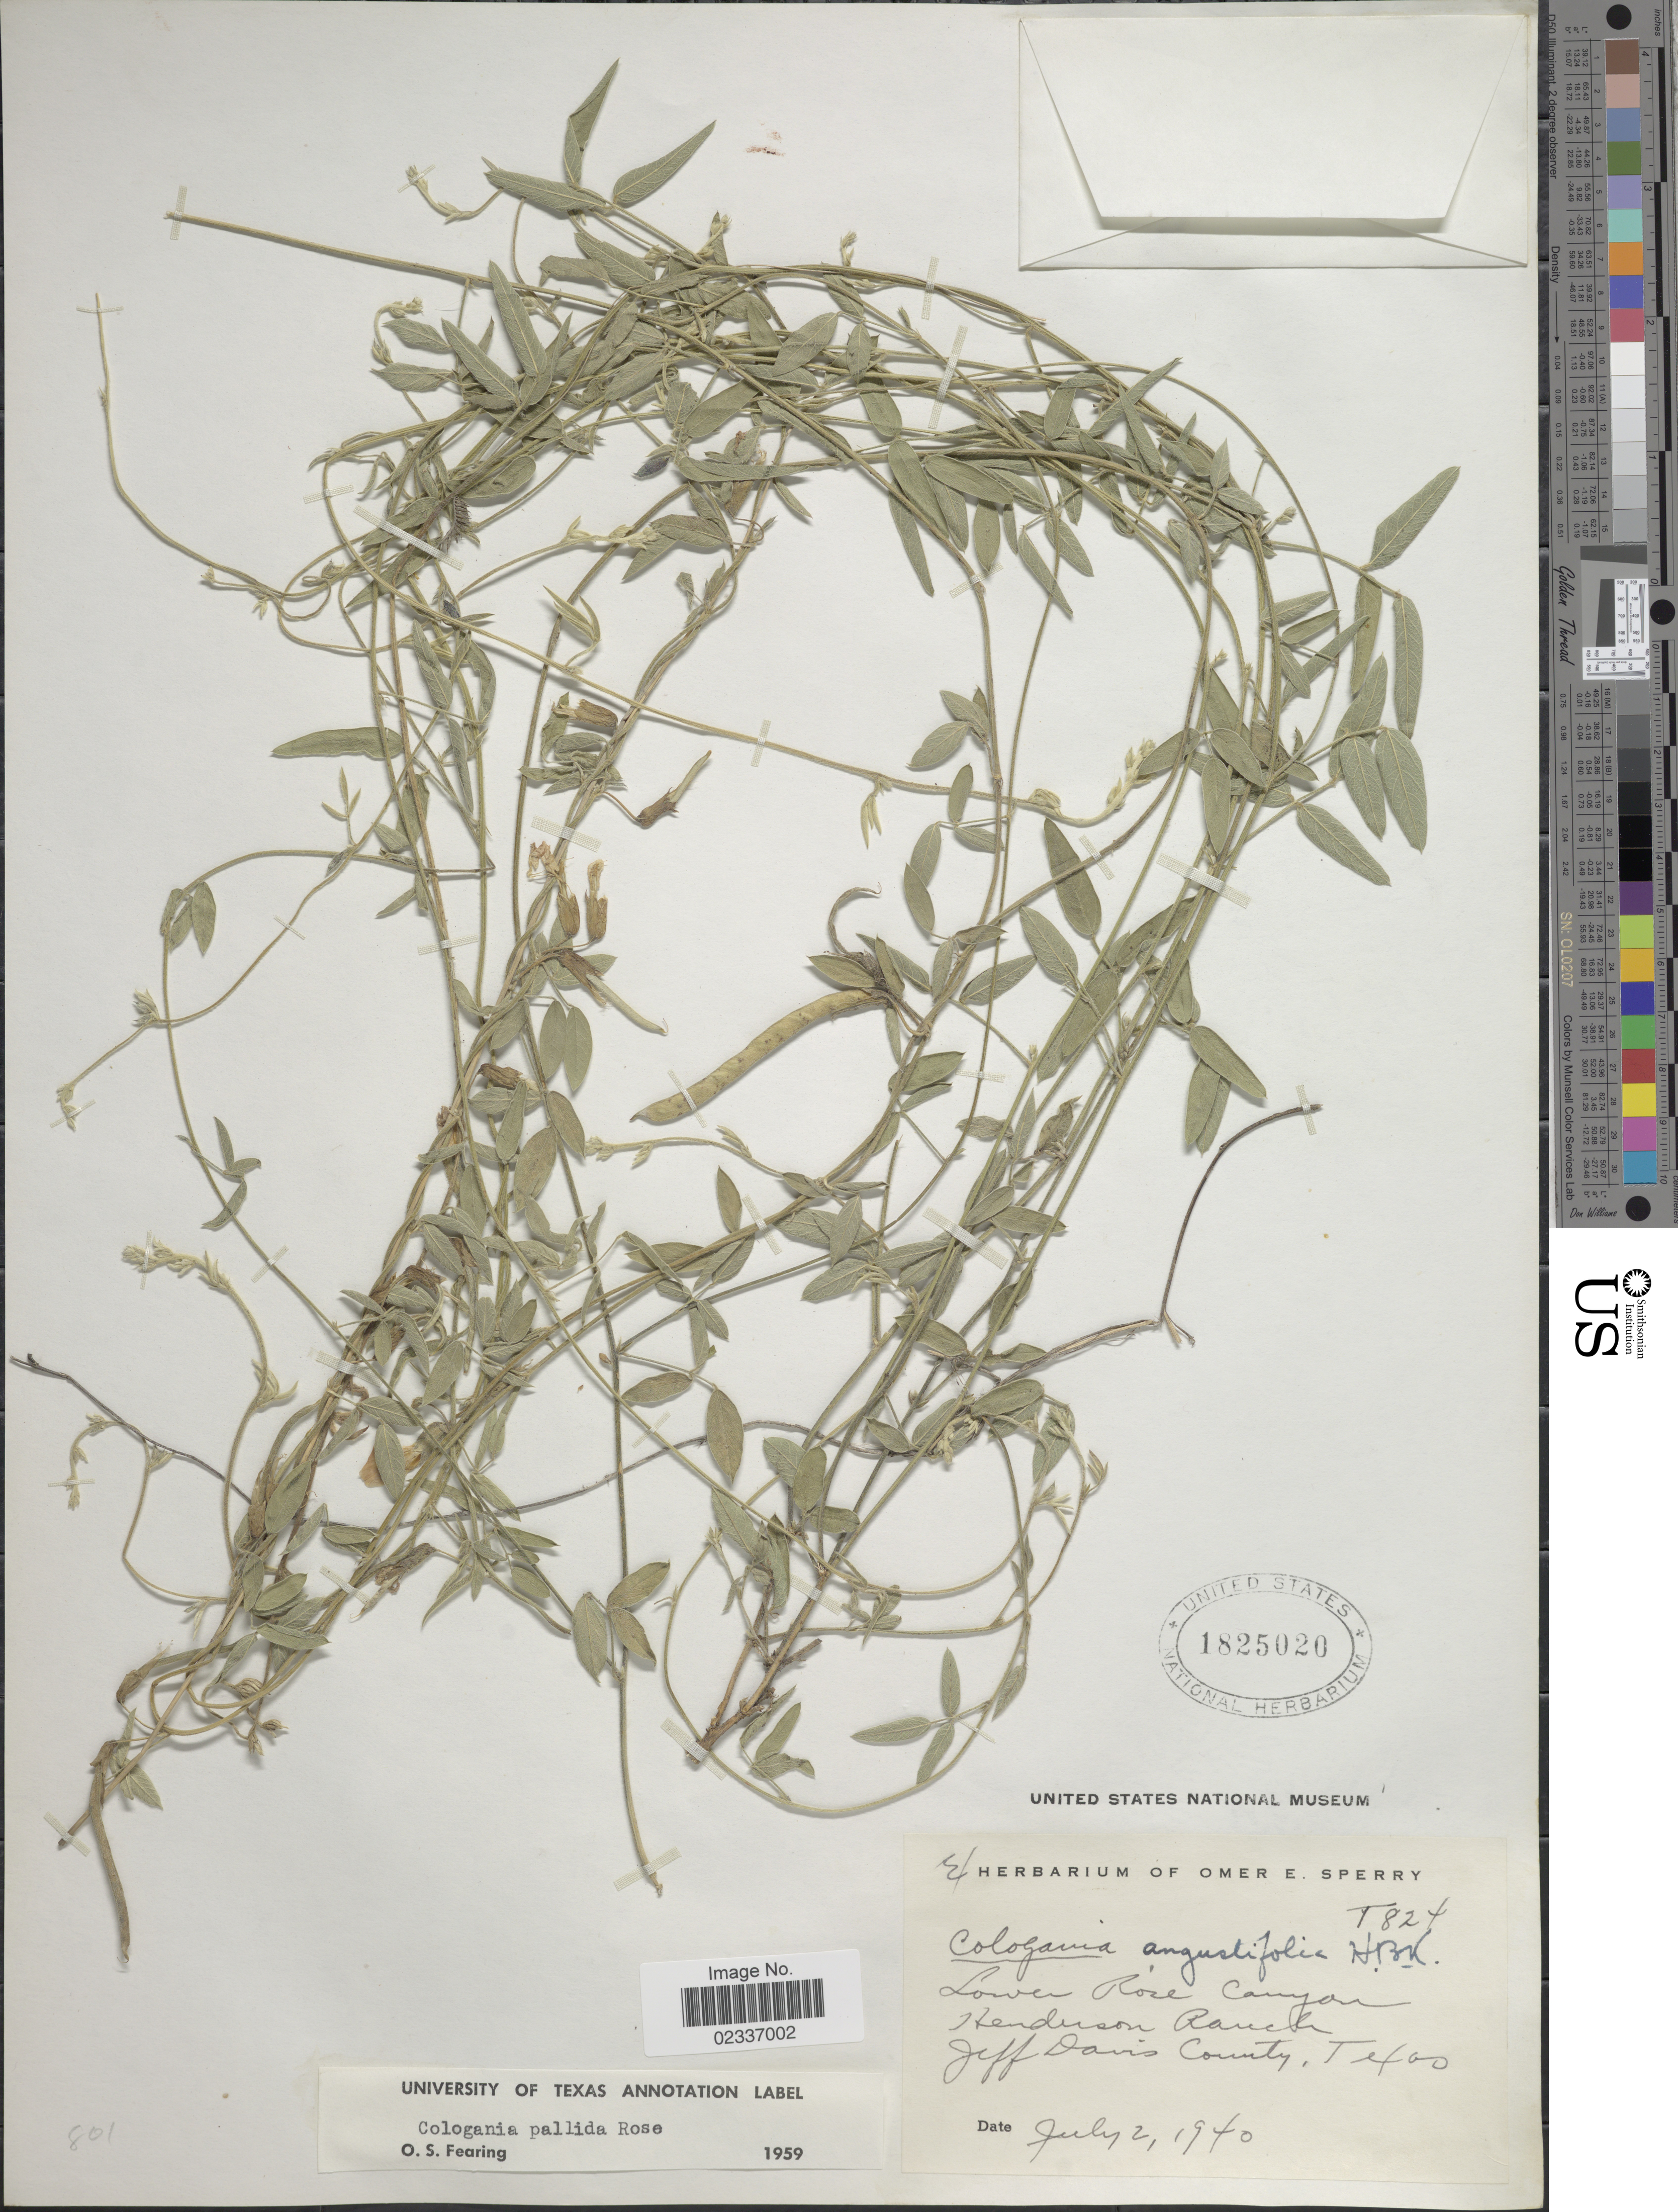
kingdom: Plantae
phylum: Tracheophyta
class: Magnoliopsida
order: Fabales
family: Fabaceae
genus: Cologania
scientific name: Cologania pallida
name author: Rose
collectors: ex. herb. Omer E. Sperry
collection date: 1940-07-02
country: United States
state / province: Texas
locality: Lower Rose Canyon. Henderson Ranch. Jeff Davis County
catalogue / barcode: US 1825020